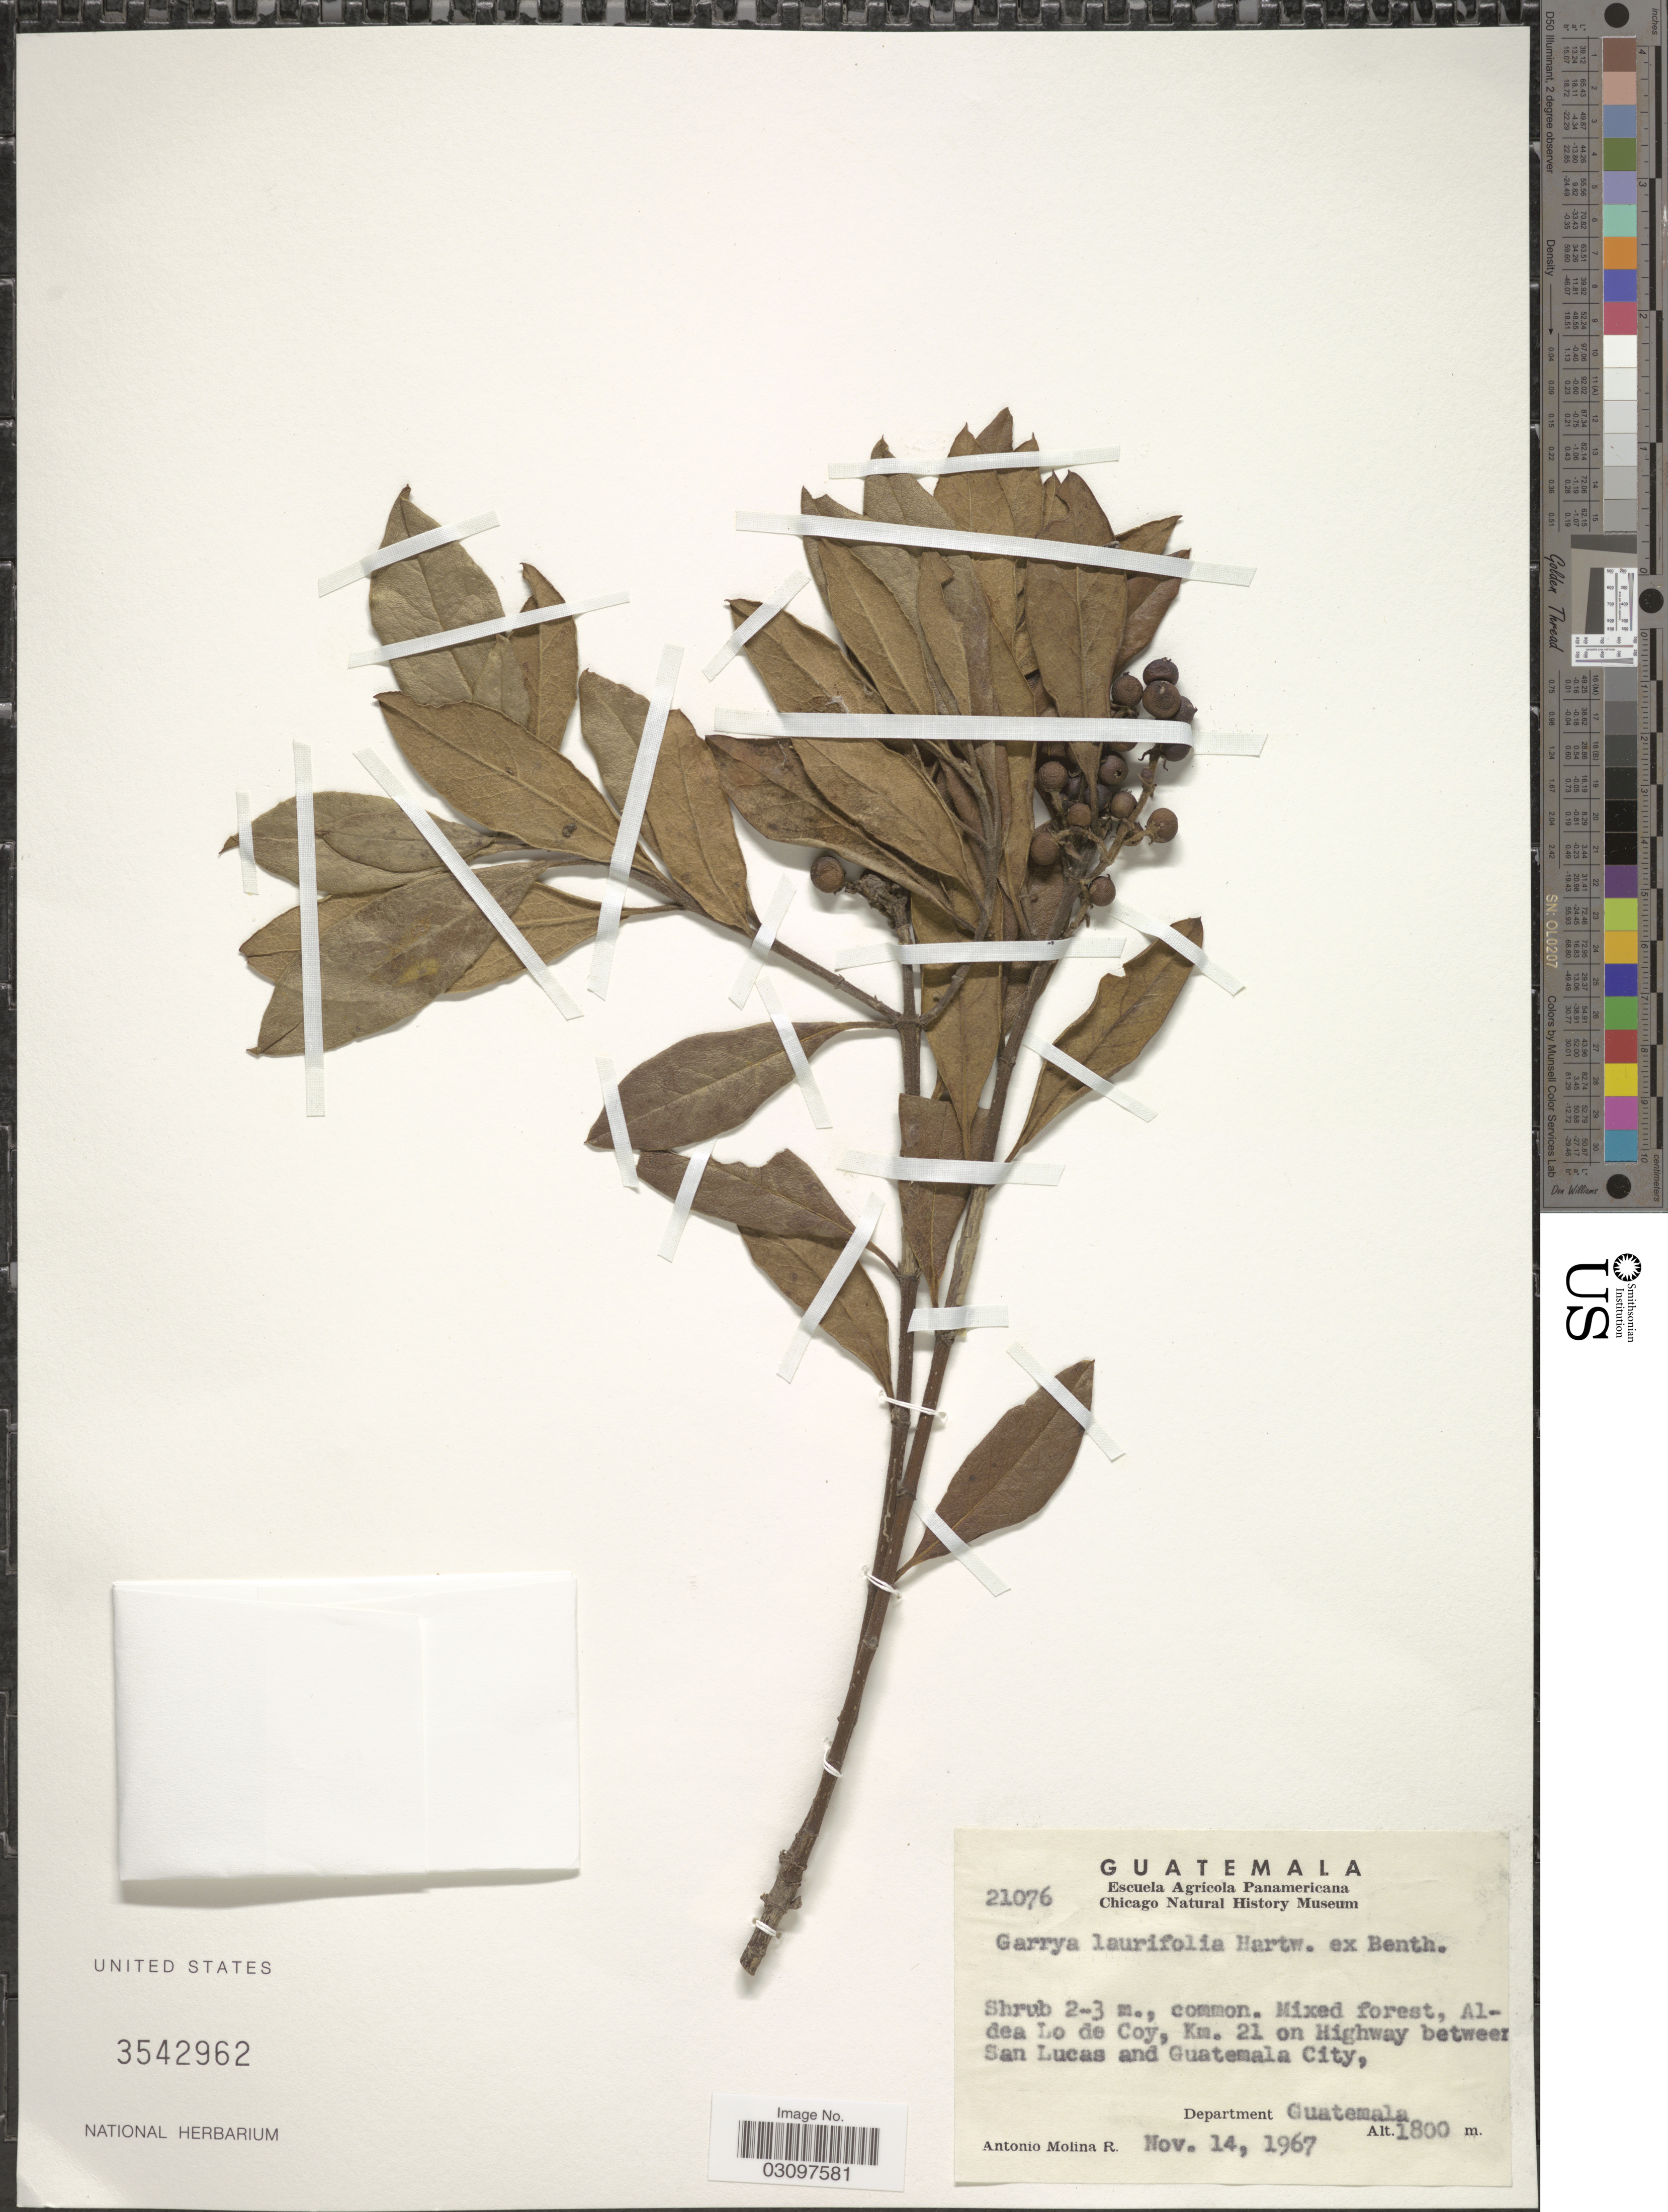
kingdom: Plantae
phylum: Tracheophyta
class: Magnoliopsida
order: Garryales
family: Garryaceae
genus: Garrya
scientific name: Garrya laurifolia subsp. quichensis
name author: (Donn. Sm.) Dahling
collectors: A. Molina R.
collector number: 21076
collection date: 1967-11-14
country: Guatemala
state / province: Guatemala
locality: Aldea Lo de Coy, Km. 21 on Highway between San Lucas and Guatemala City, Department Guatemala.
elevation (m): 1800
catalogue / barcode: US 3542962